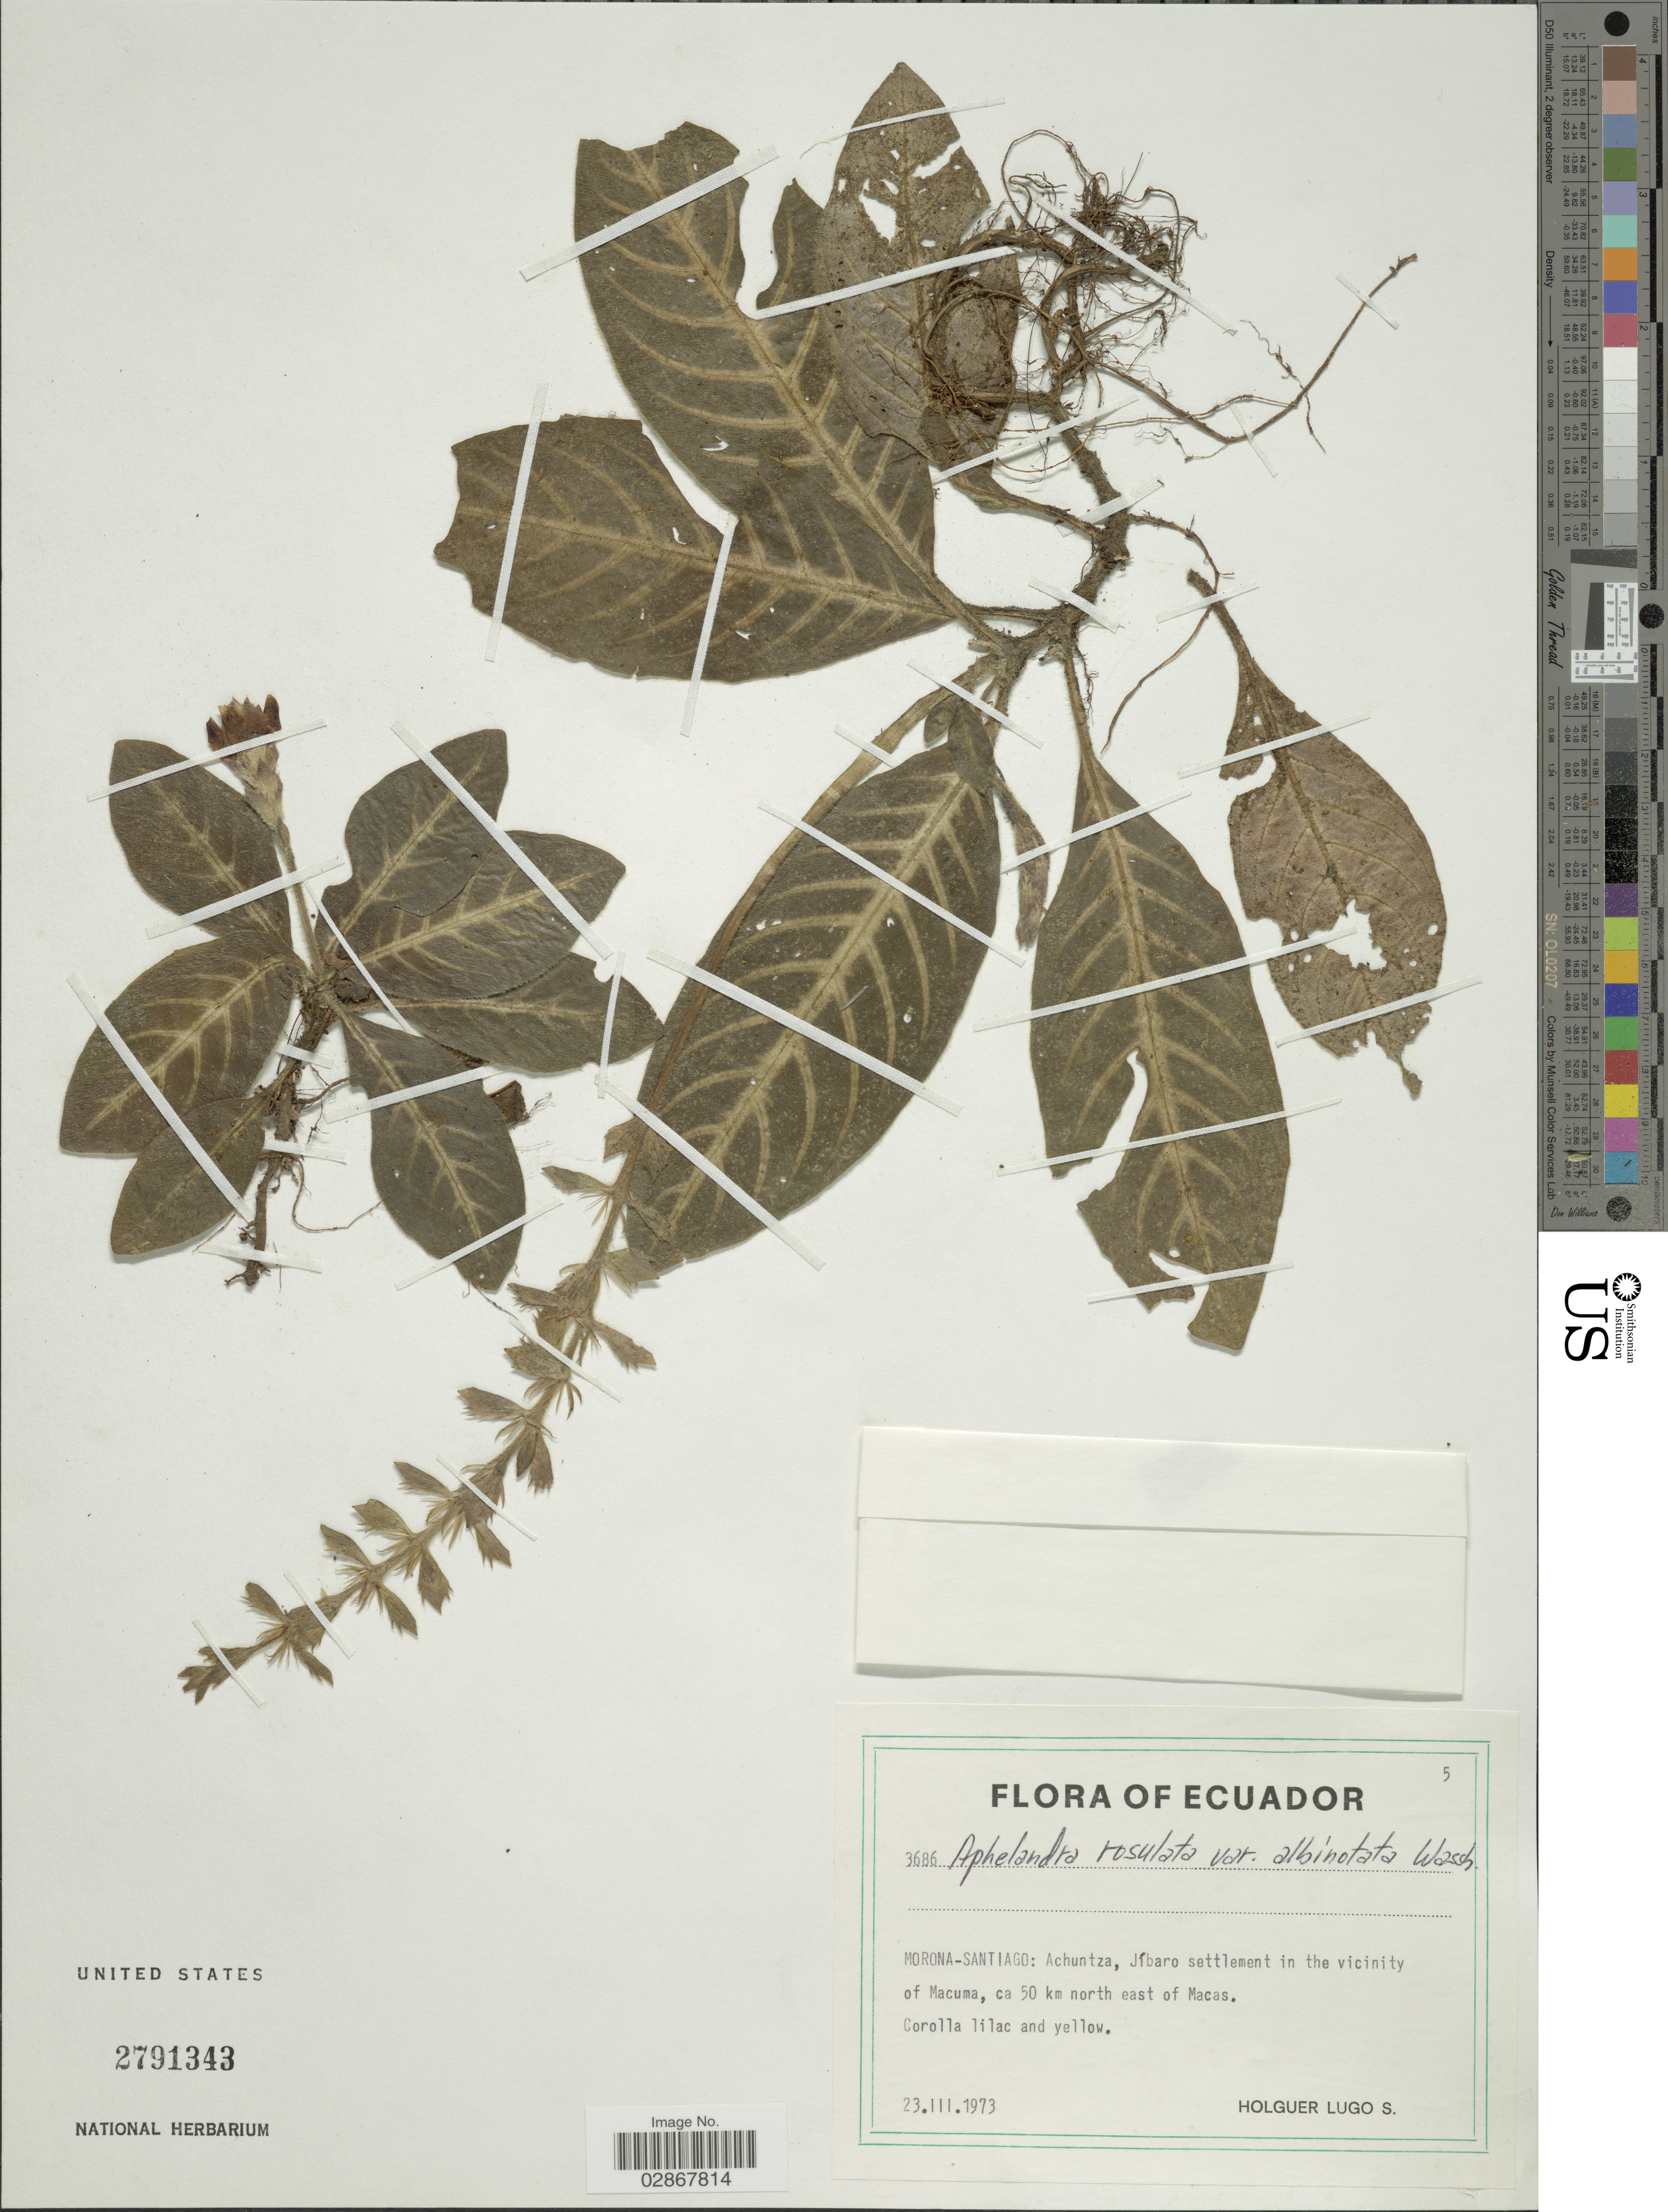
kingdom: Plantae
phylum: Tracheophyta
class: Magnoliopsida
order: Lamiales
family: Acanthaceae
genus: Aphelandra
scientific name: Aphelandra rosulata var. albinotata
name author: Wassh.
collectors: H. Lugo S.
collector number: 3686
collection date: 1973-03-23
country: Ecuador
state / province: Morona-Santiago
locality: Achuntza, Jíbaro settlement in the vicinity of Macuma, ca 50 km north east of Macas.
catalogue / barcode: US 2791343